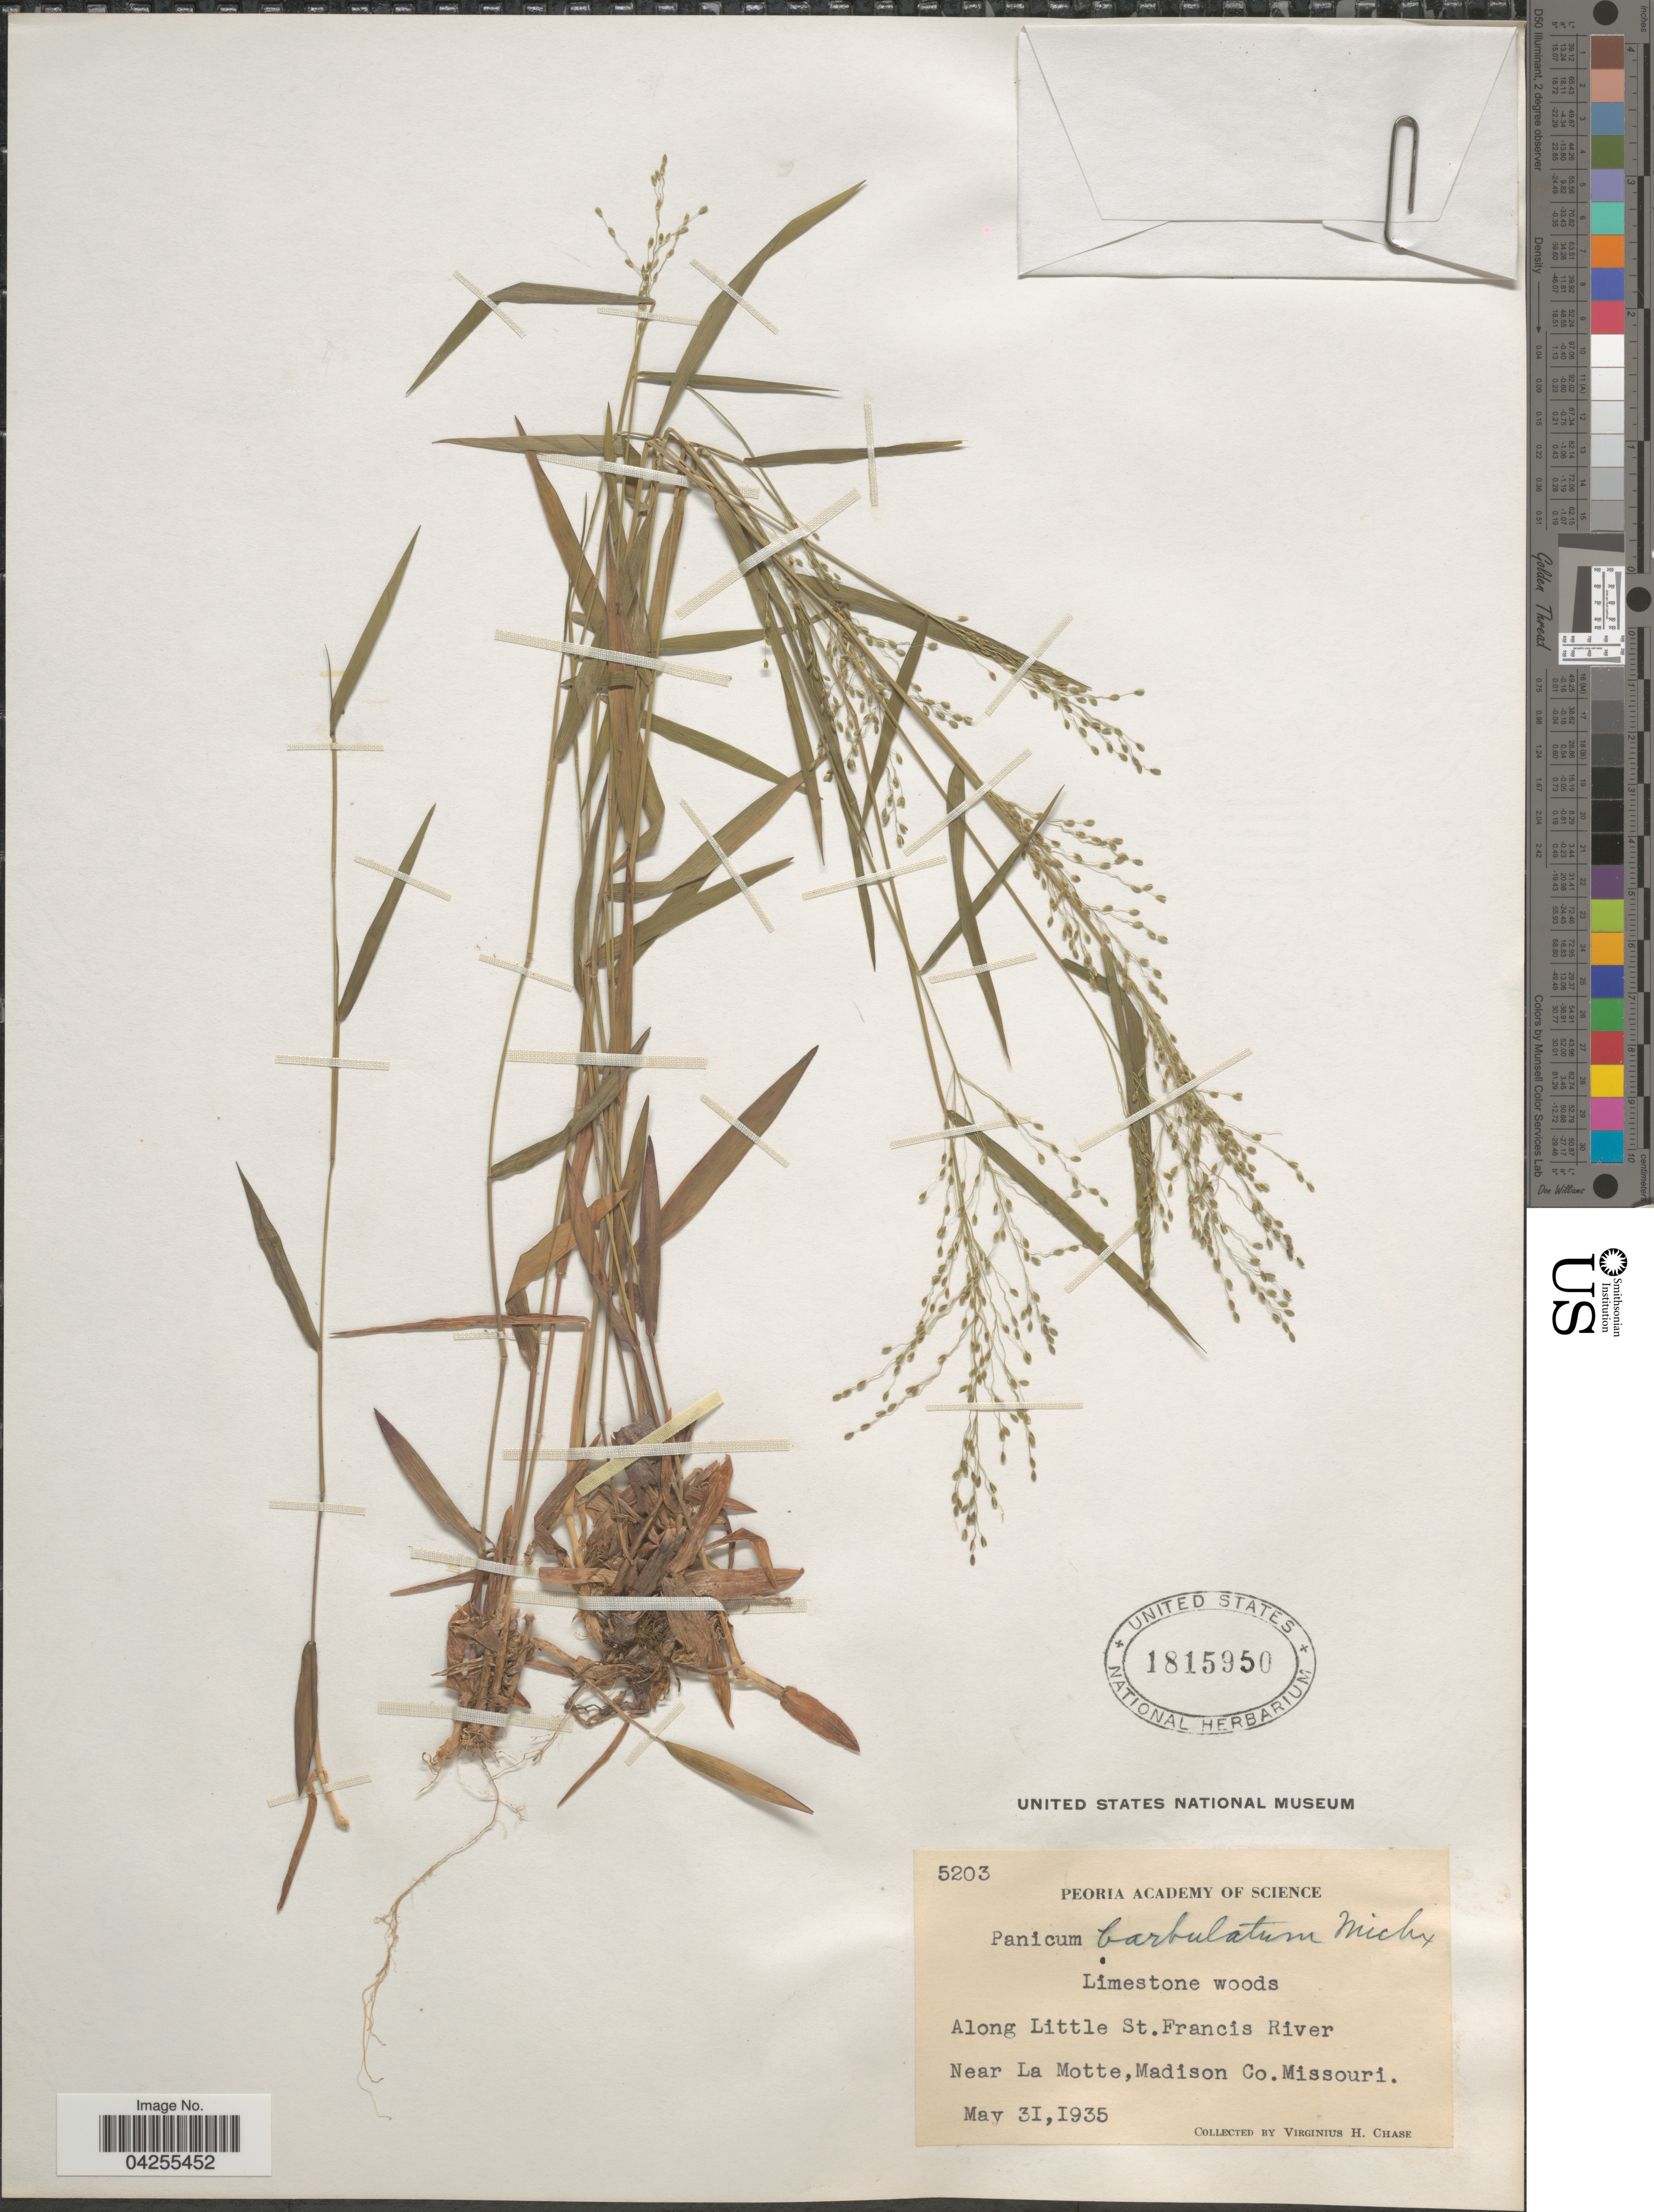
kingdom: Plantae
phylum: Tracheophyta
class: Liliopsida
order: Poales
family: Poaceae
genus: Dichanthelium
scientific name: Dichanthelium dichotomum var. dichotomum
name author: (L.) Gould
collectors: V. H. Chase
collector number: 5203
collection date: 1935-05-31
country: United States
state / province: Missouri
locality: Along Little St.Francis River Near La Motte, Madison Co.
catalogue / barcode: US 1815950